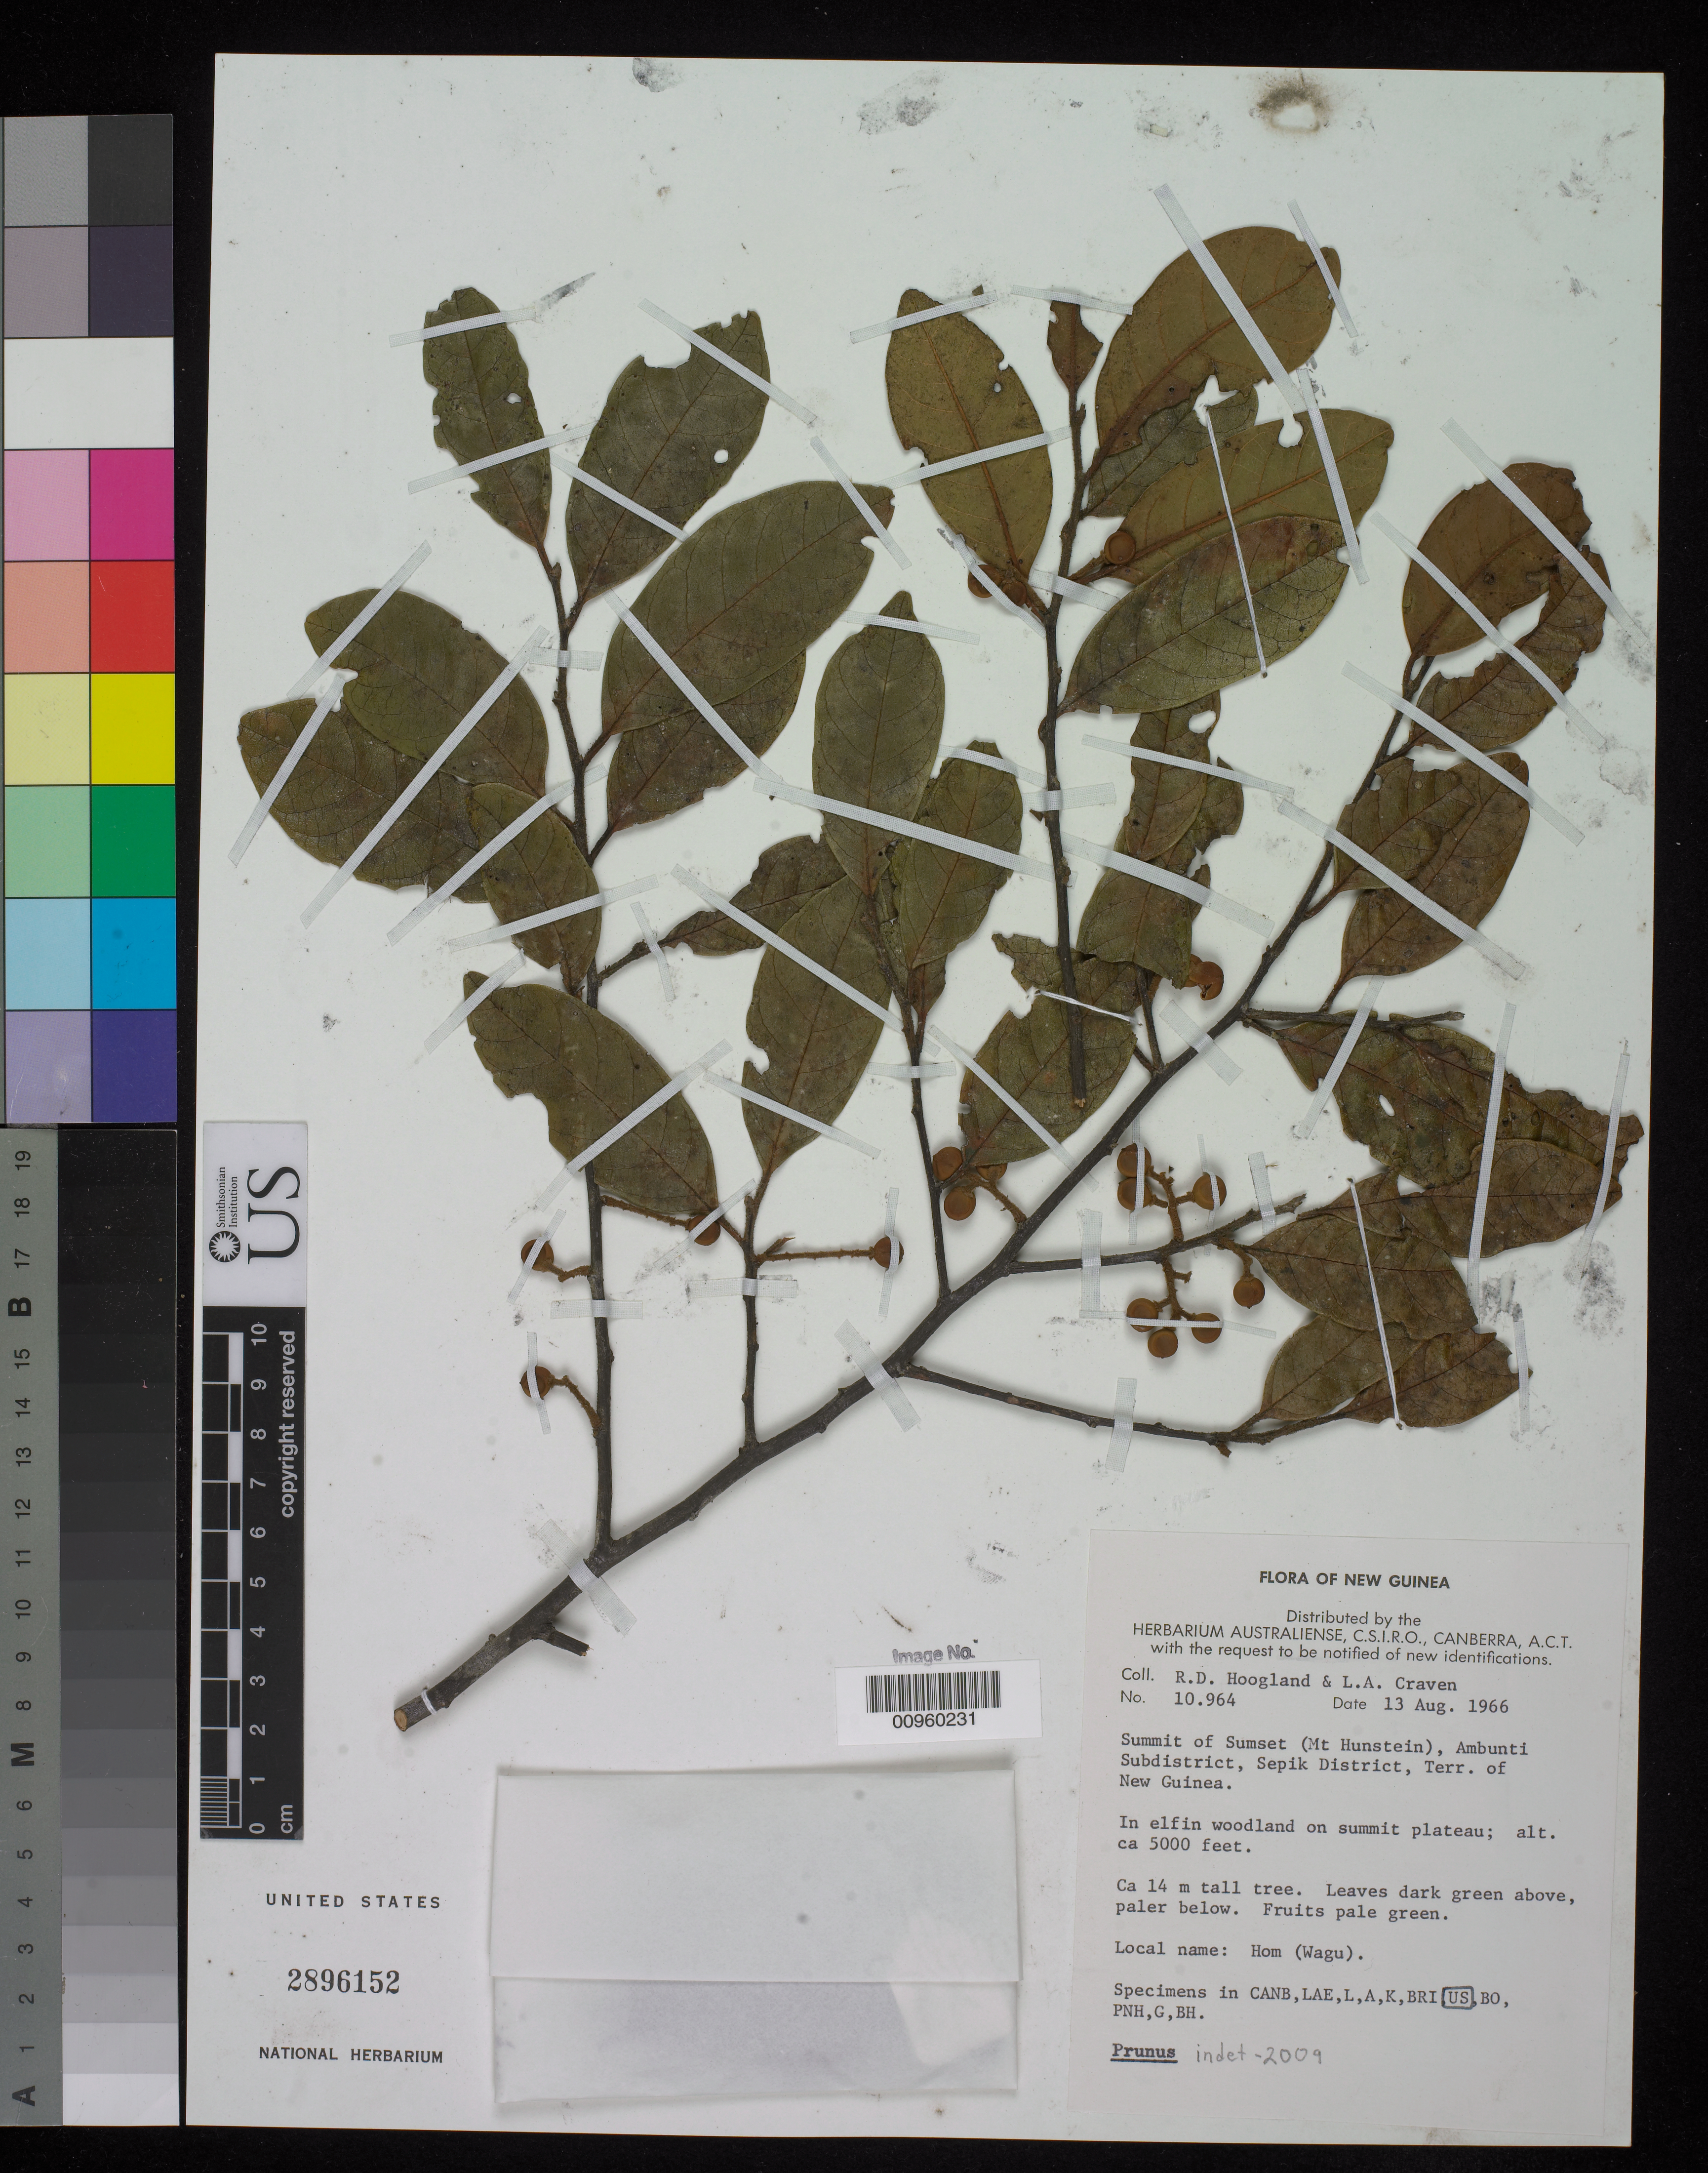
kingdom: Plantae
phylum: Tracheophyta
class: Magnoliopsida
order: Rosales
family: Rosaceae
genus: Prunus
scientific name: Prunus sp.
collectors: R. D. Hoogland & L. A. Craven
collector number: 10964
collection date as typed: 13 Aug 1966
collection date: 1966-08-13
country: Papua New Guinea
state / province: East Sepik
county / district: Ambunti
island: New Guinea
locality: Summit of Sumset (Mt Hunstein). In elfin woodland on summit plateau.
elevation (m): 1524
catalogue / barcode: US 2896152